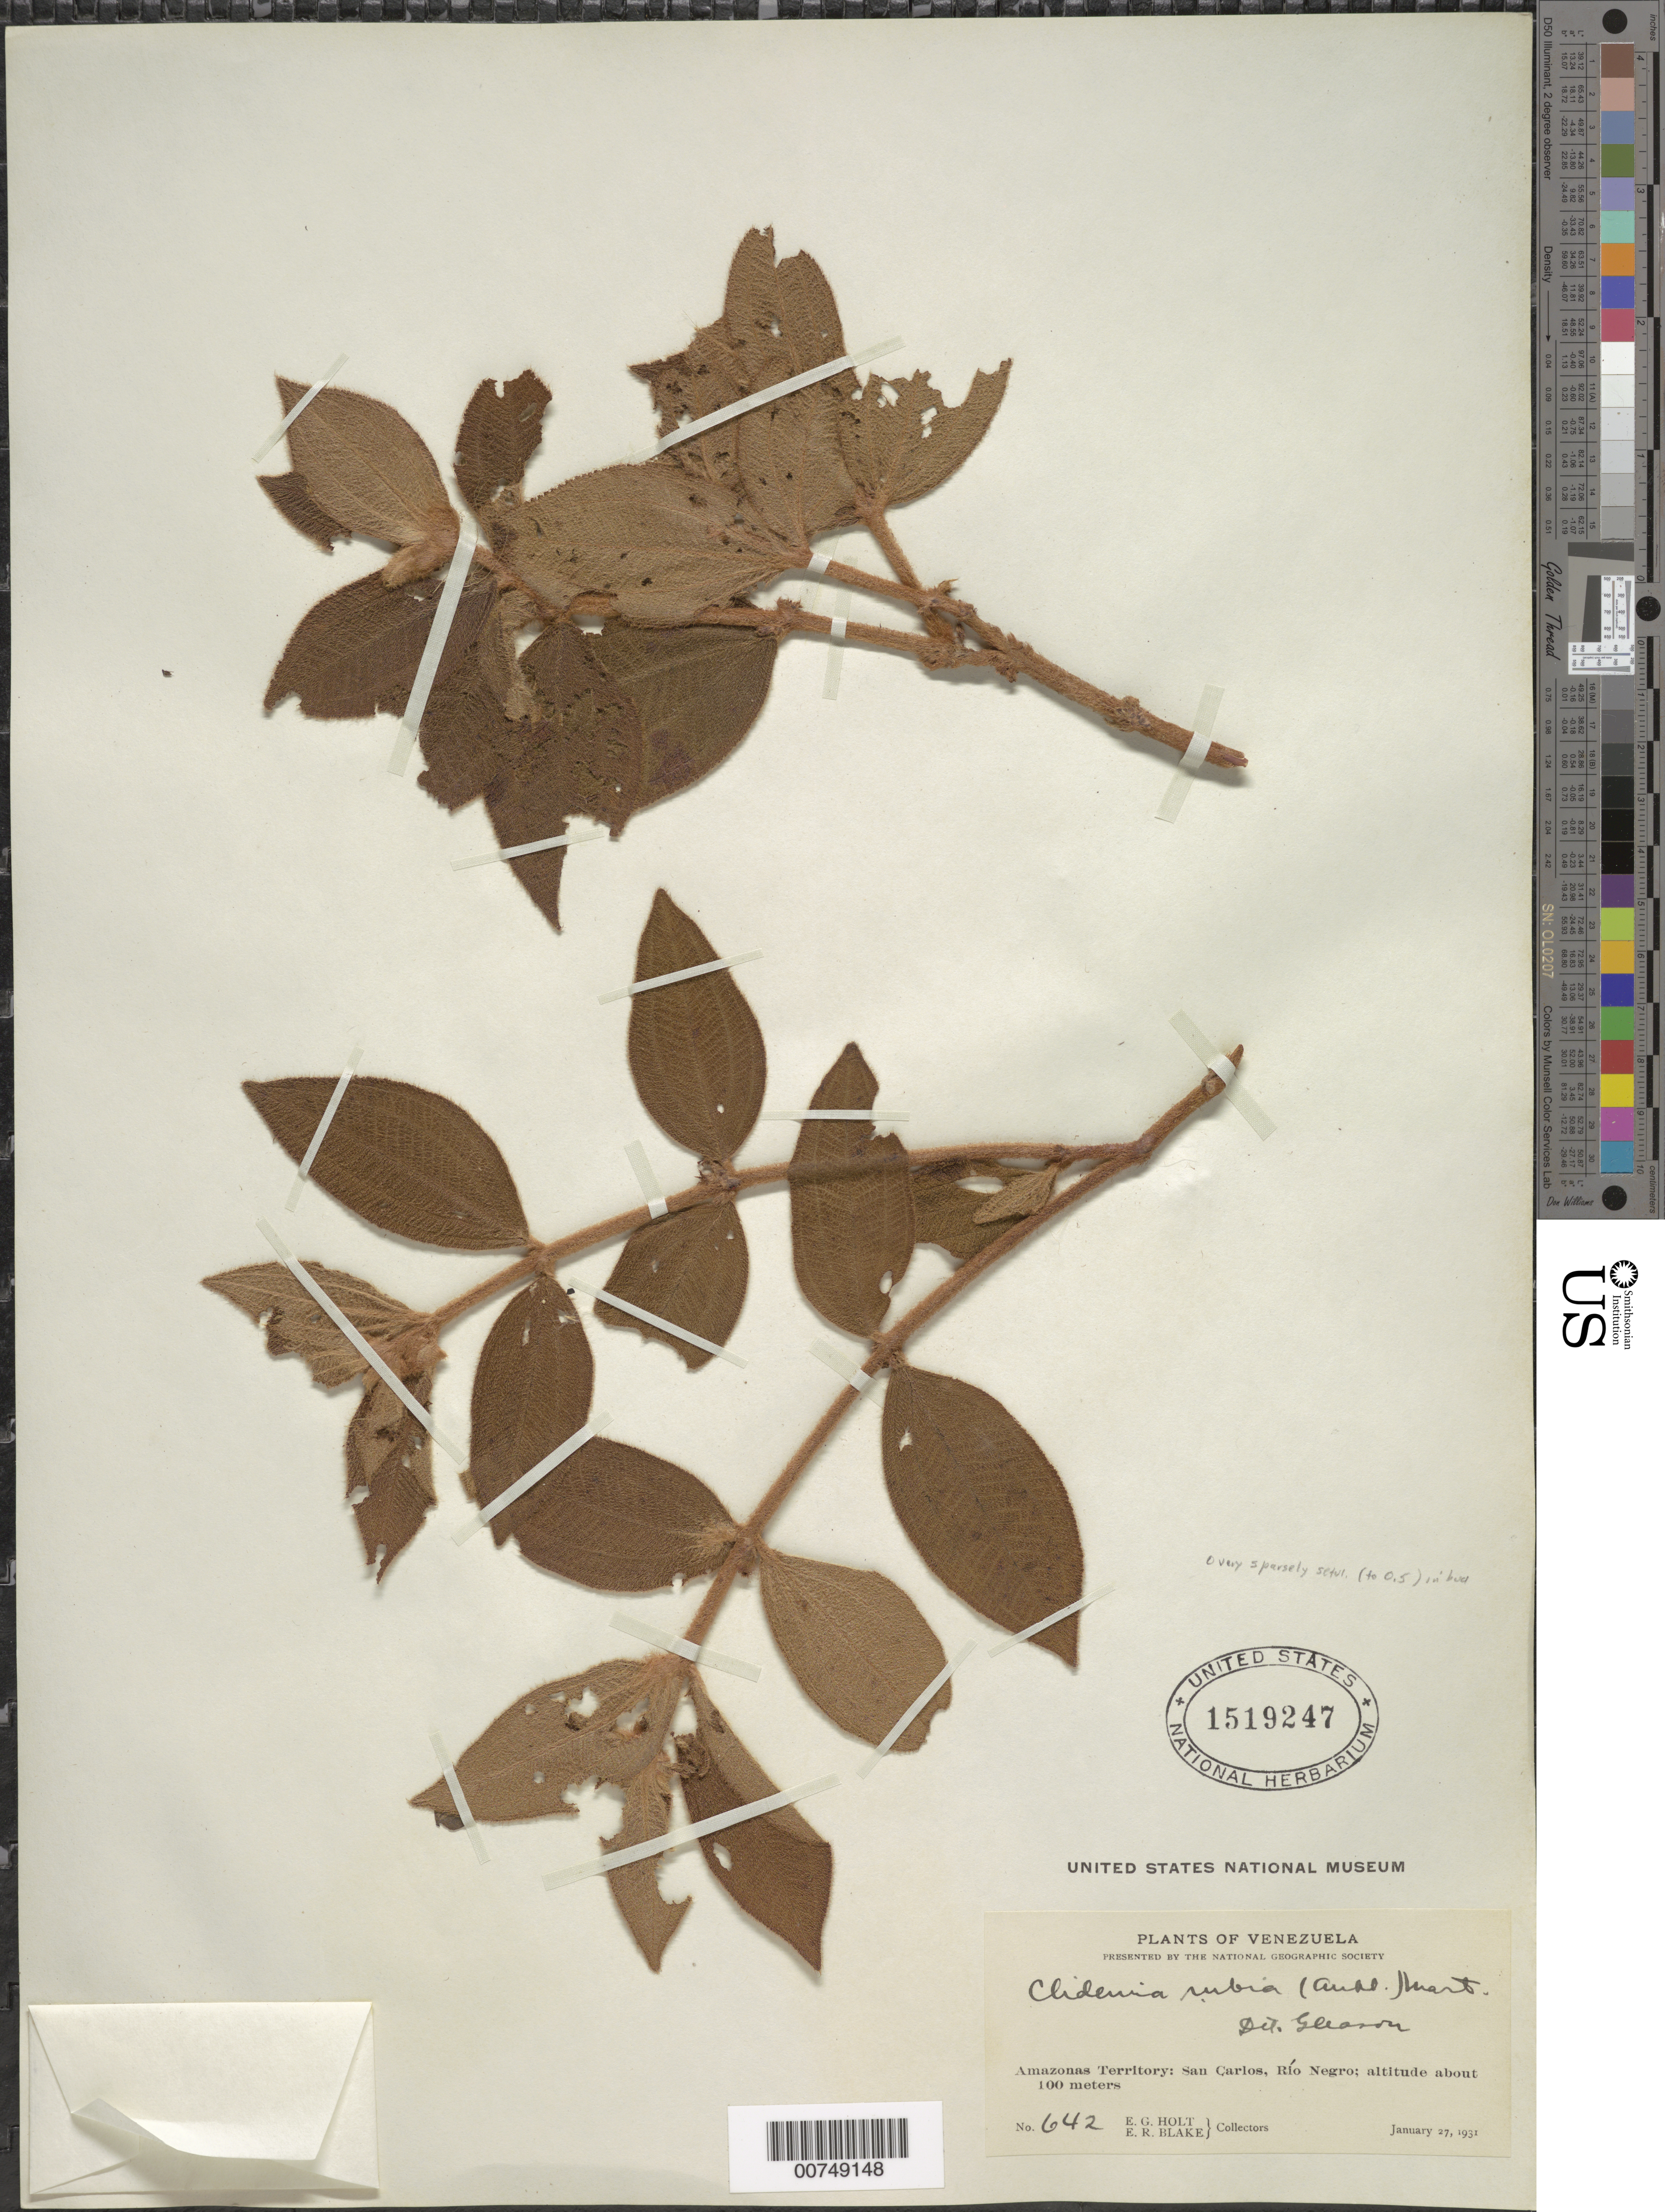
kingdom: Plantae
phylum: Tracheophyta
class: Magnoliopsida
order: Myrtales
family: Melastomataceae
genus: Clidemia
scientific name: Clidemia rubra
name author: (Aubl.) Mart.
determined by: Gleason, H. A.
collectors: E. Holt & E. R. Blake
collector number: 642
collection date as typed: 27-Jan-31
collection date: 1931-01-27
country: Venezuela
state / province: Amazonas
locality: San Carlos, Río Negro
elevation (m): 100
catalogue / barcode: US 1519247